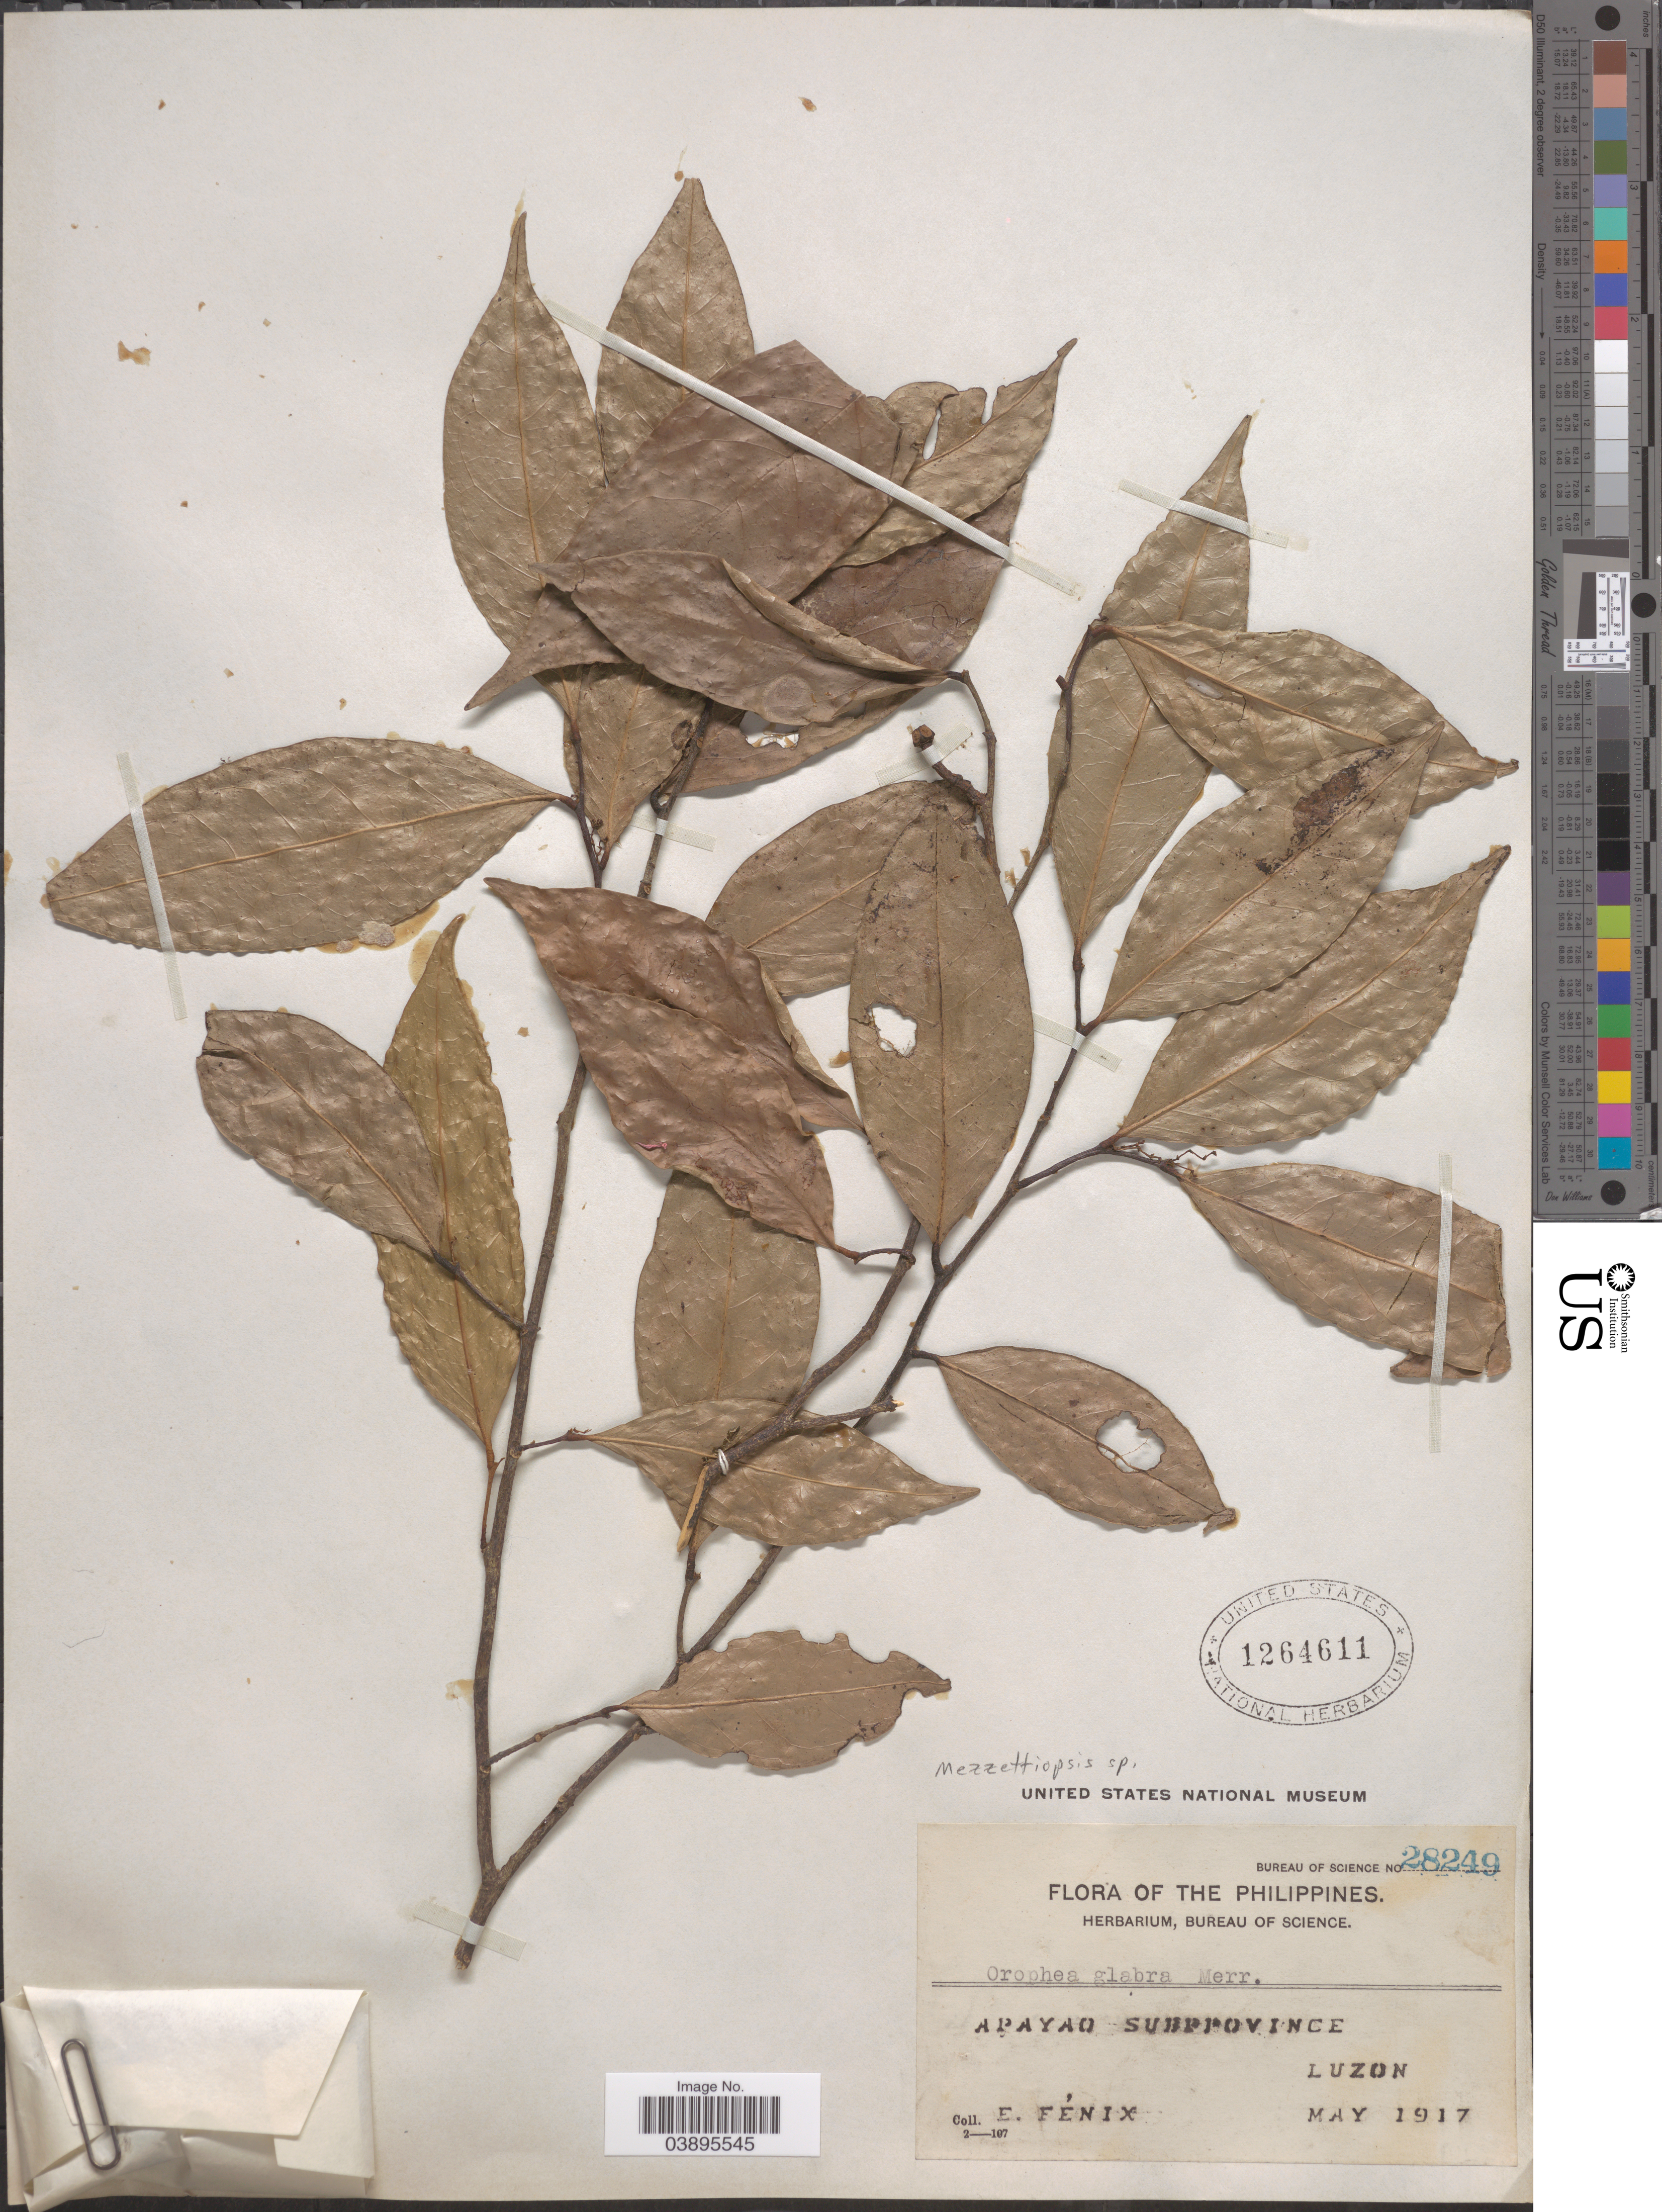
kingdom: Plantae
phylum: Tracheophyta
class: Magnoliopsida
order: Magnoliales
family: Annonaceae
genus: Orophea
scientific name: Orophea sp.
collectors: E. Fénix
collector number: Bureau of Science 28249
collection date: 1917-05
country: Philippines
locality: Apayao Subprovince, Luzon.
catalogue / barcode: US 1264611